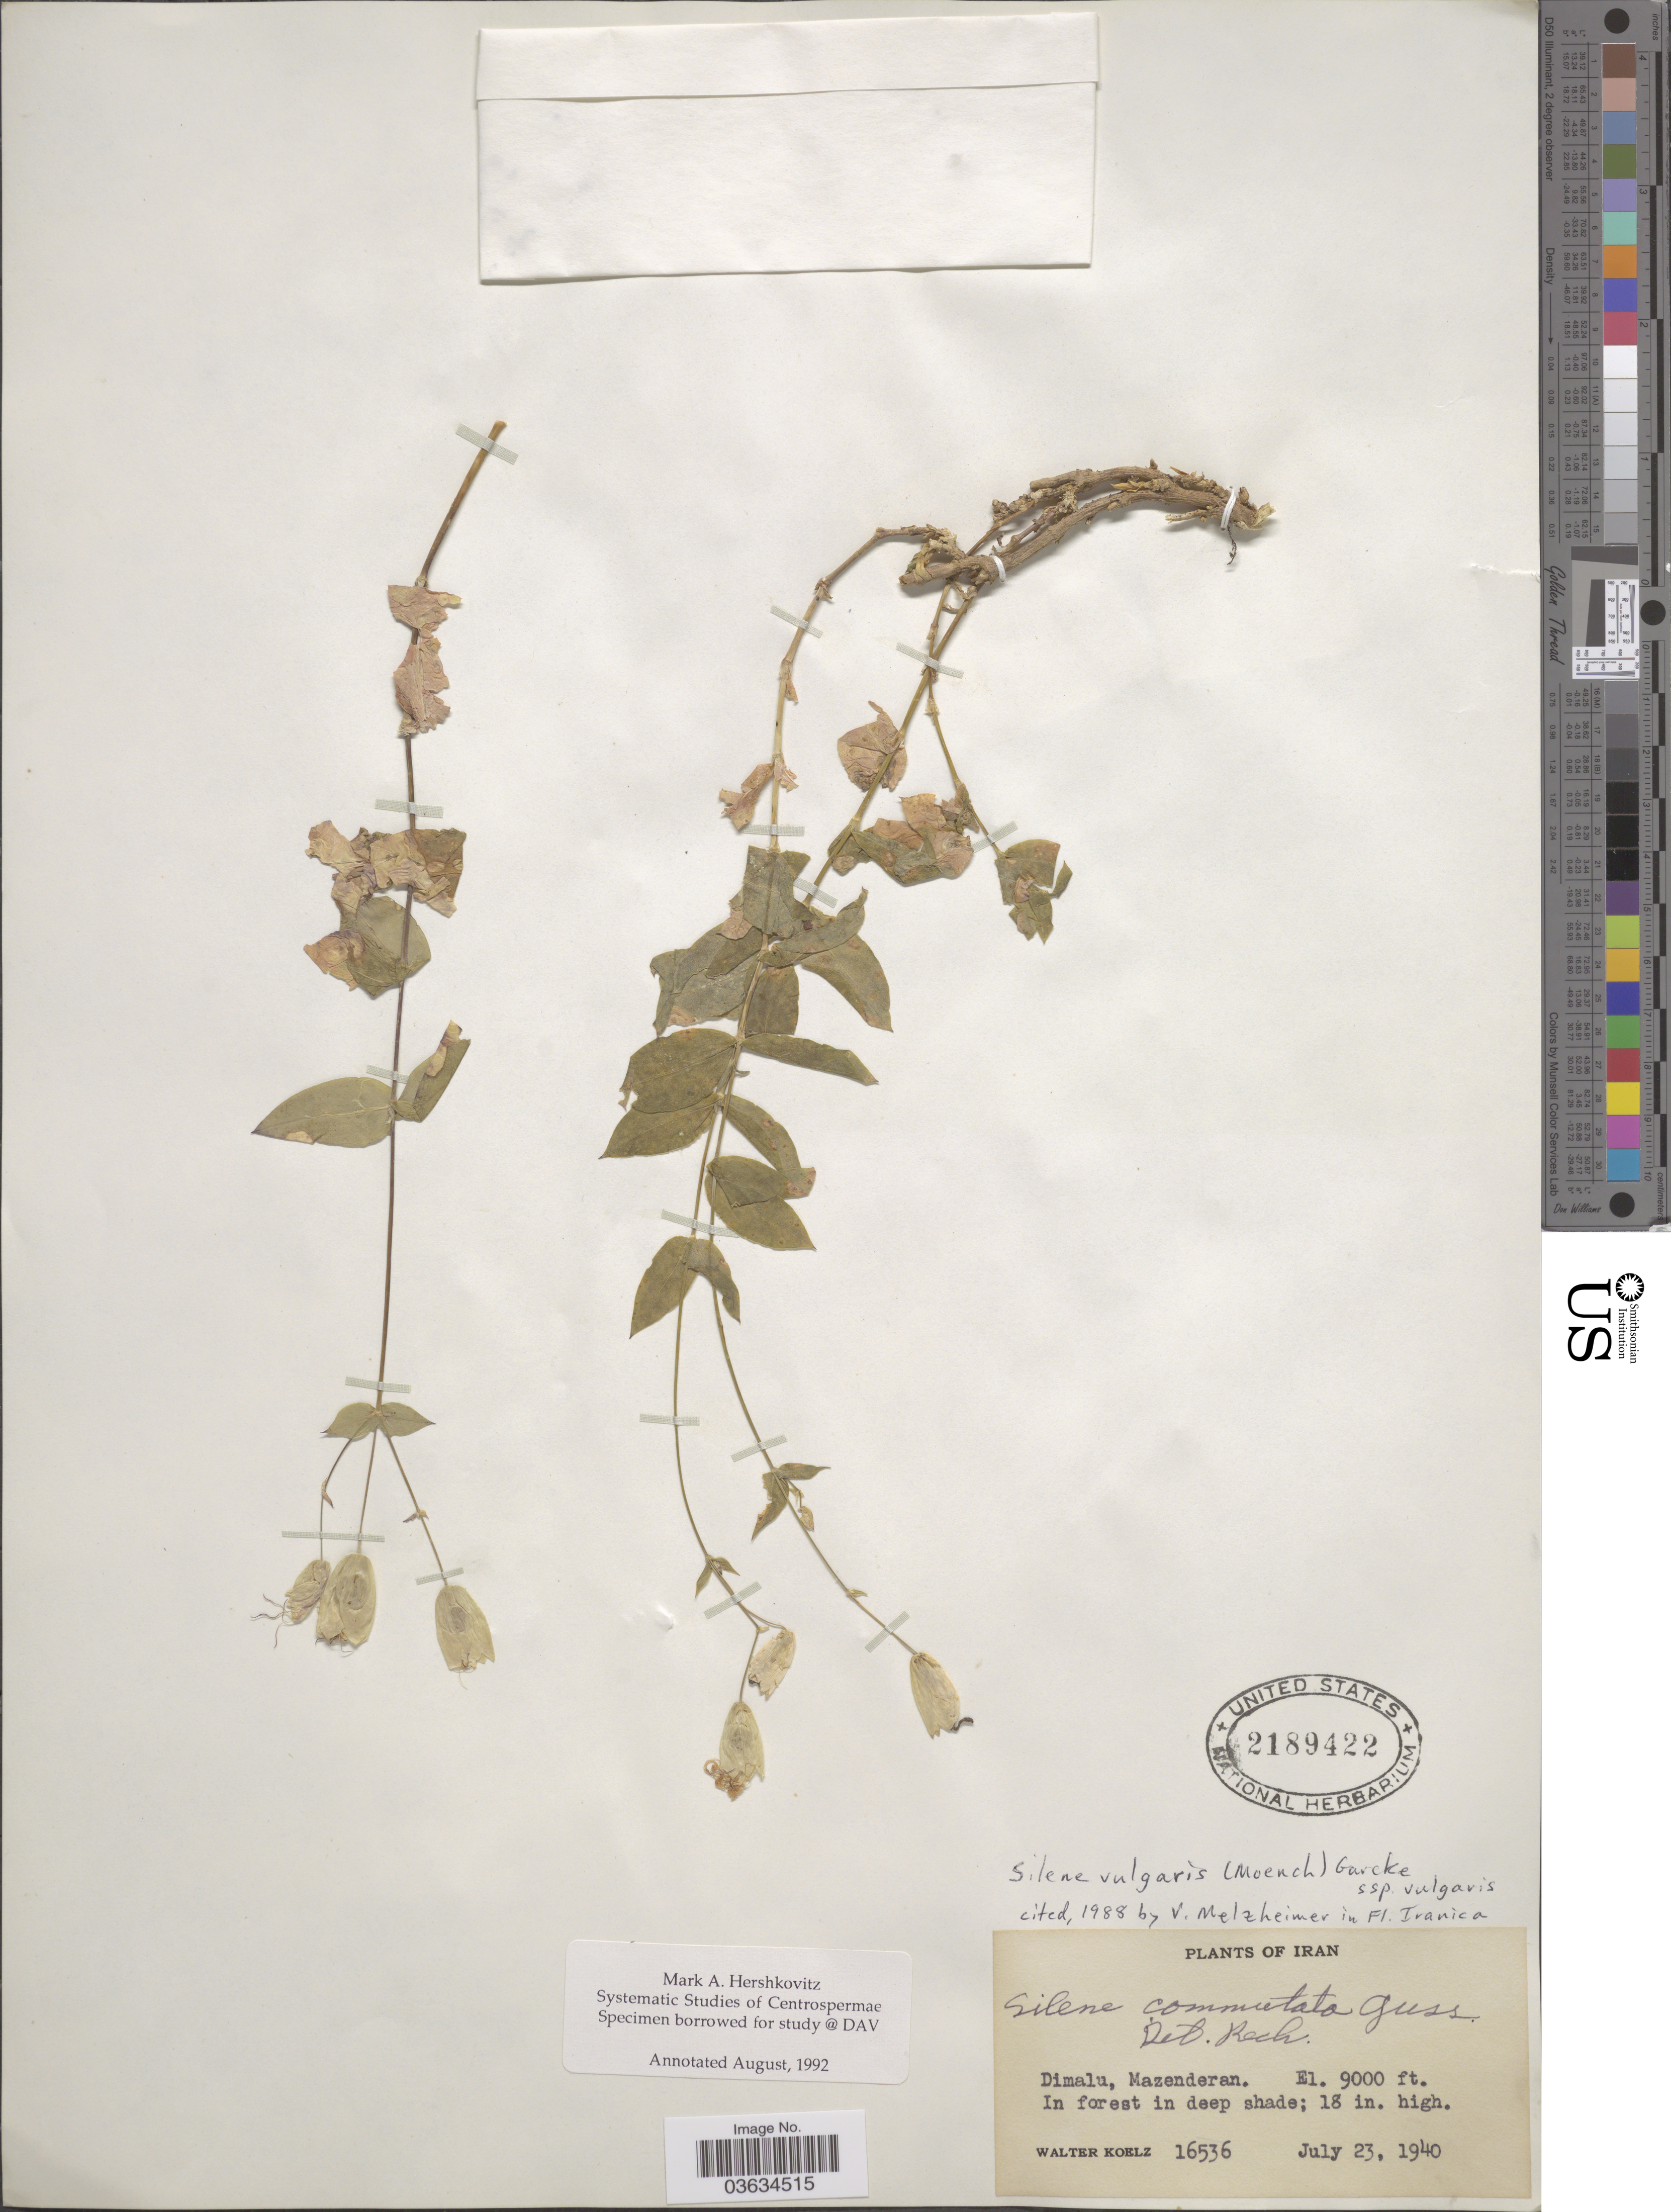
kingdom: Plantae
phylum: Tracheophyta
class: Magnoliopsida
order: Caryophyllales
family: Caryophyllaceae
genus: Silene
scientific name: Silene vulgaris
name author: (Moench) Garcke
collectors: W. N. Koelz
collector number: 16536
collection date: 1940-07-23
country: Iran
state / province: Mazandaran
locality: Dimalu, Mazenderan.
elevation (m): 2743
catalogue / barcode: US 2189422